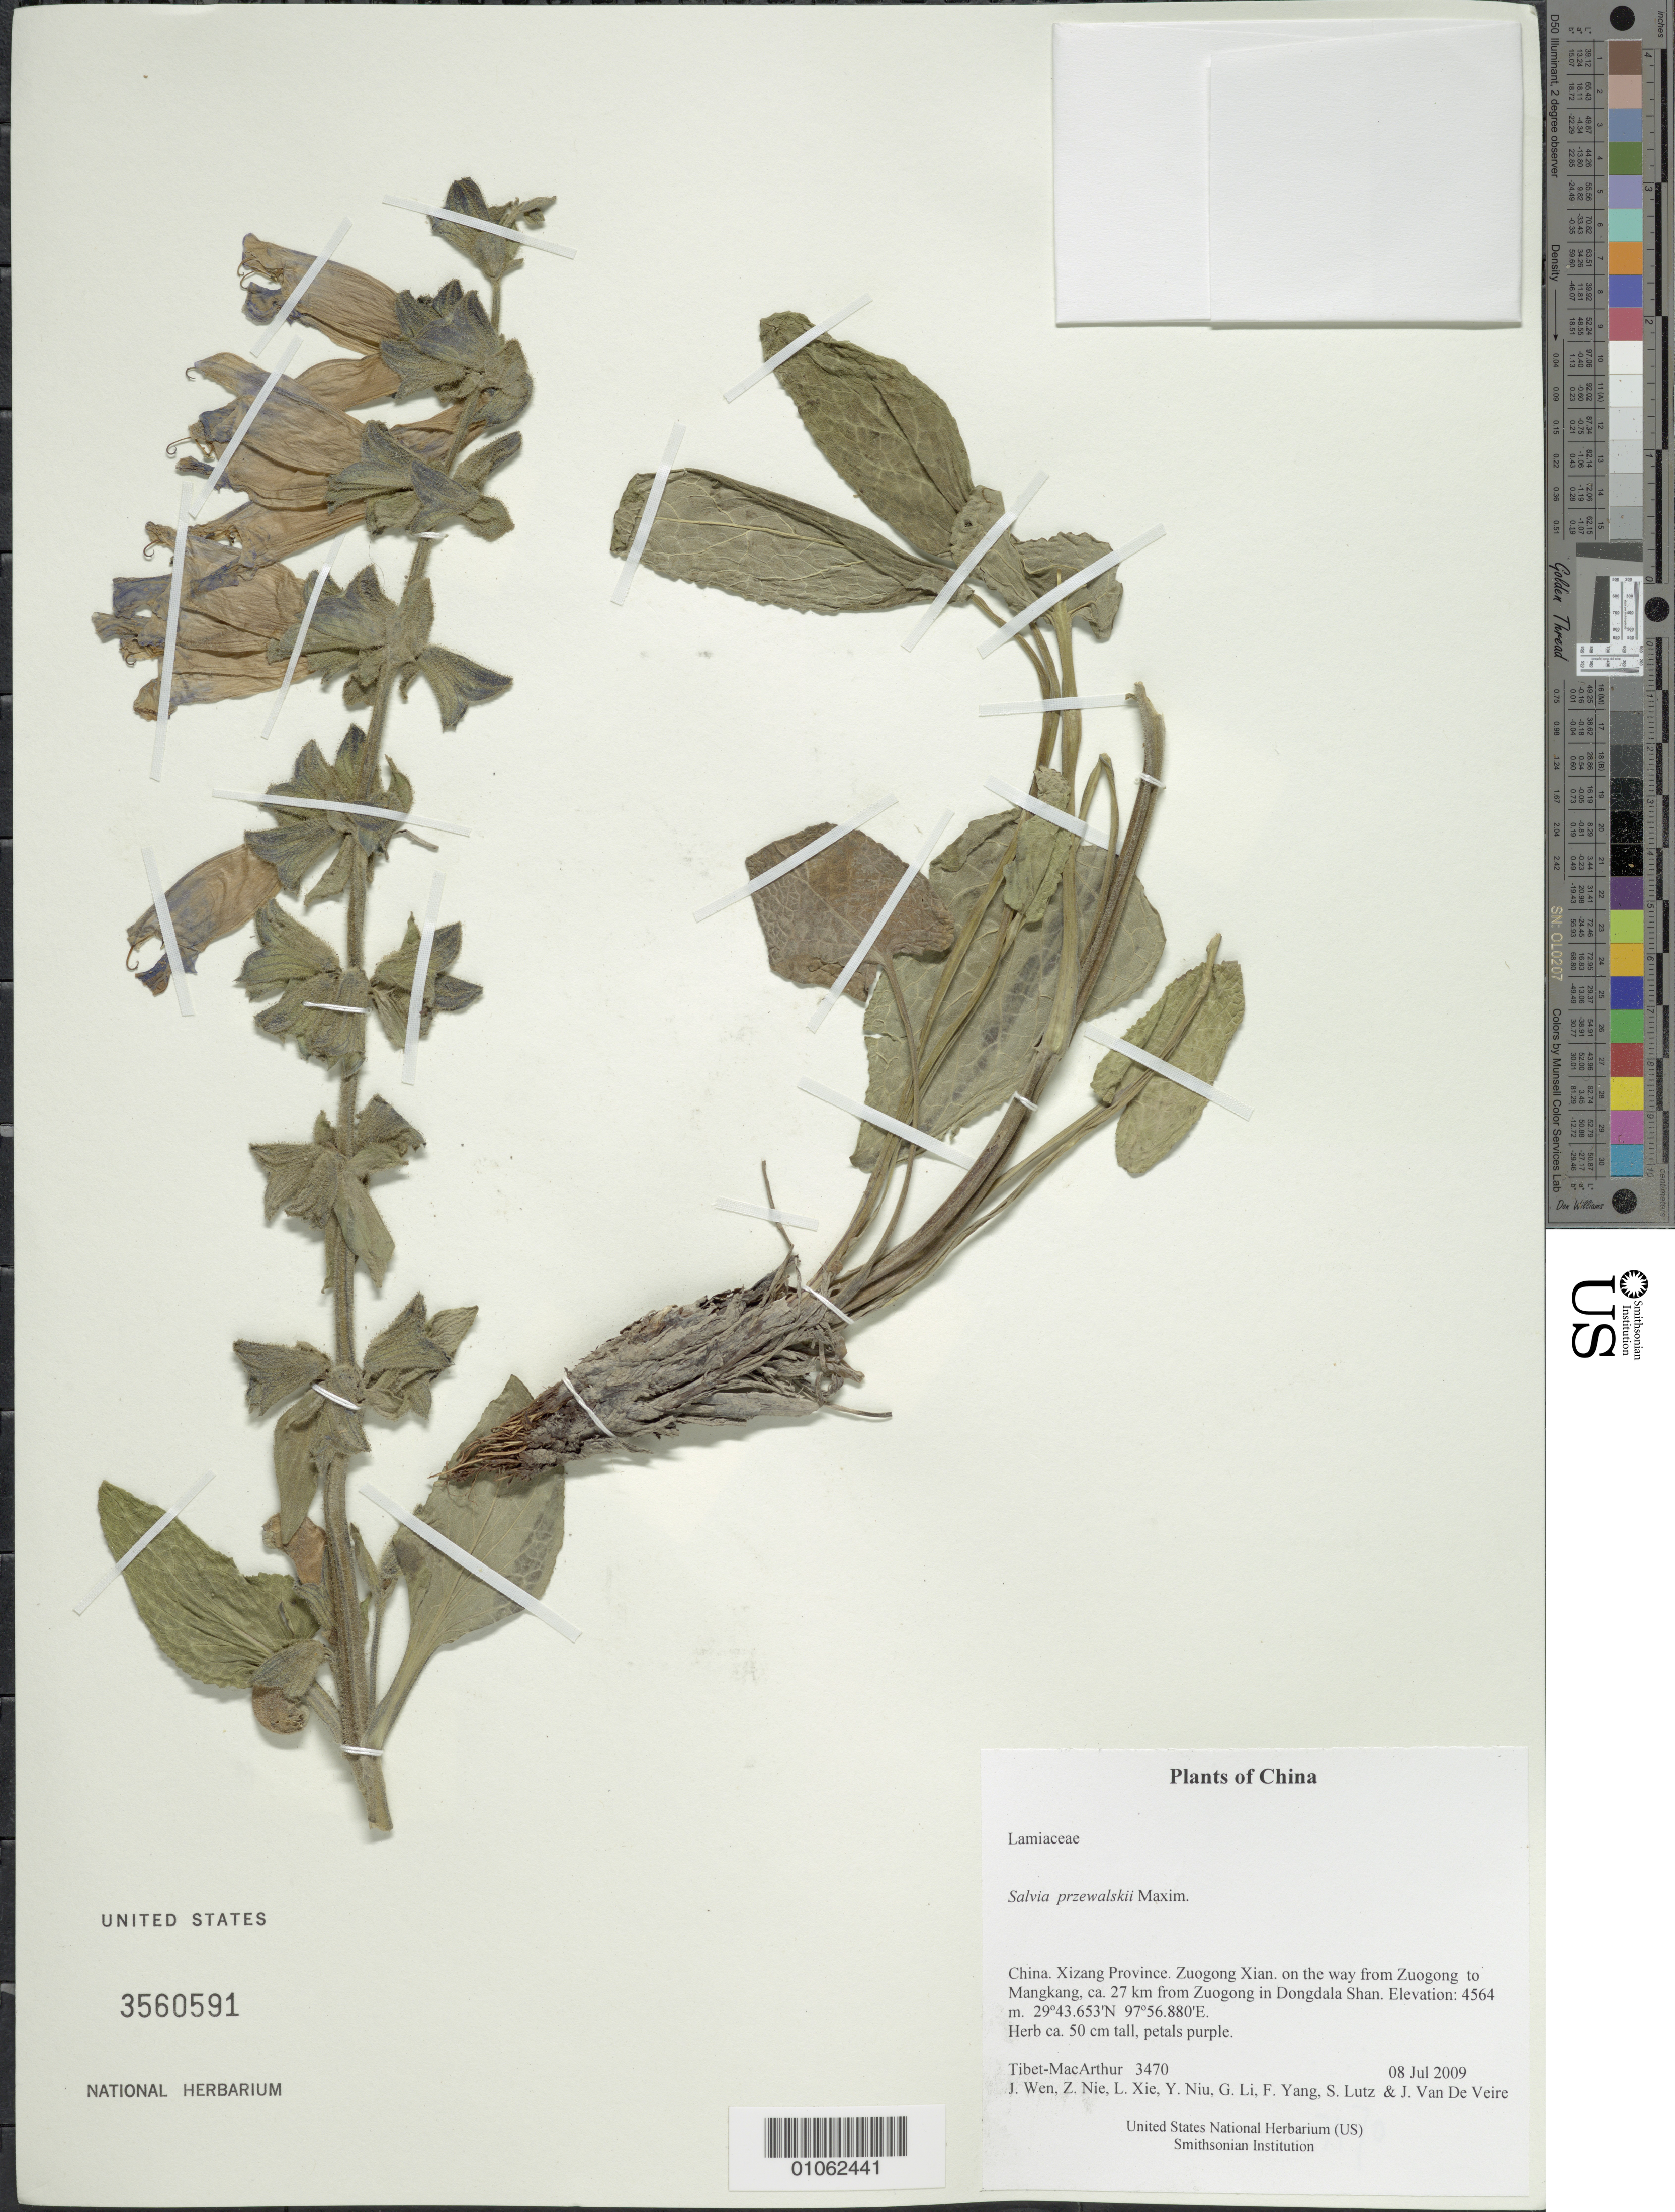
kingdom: Plantae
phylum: Tracheophyta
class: Magnoliopsida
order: Lamiales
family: Lamiaceae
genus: Salvia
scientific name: Salvia przewalskii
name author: Maxim.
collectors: Tibet-MacArthur, J. Wen, Z. Nie, L. Xie, Y. Niu, G. Li, F. Yang, S. Lutz & J. Van De Veire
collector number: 3470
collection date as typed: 08 Jul 2009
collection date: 2009-07-08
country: China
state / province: Xizang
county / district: Zuogong Xian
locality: on the way from Zuogong to Mangkang, ca. 27 km from Zuogong in Dongdala Shan.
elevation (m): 4564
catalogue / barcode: US 3560591